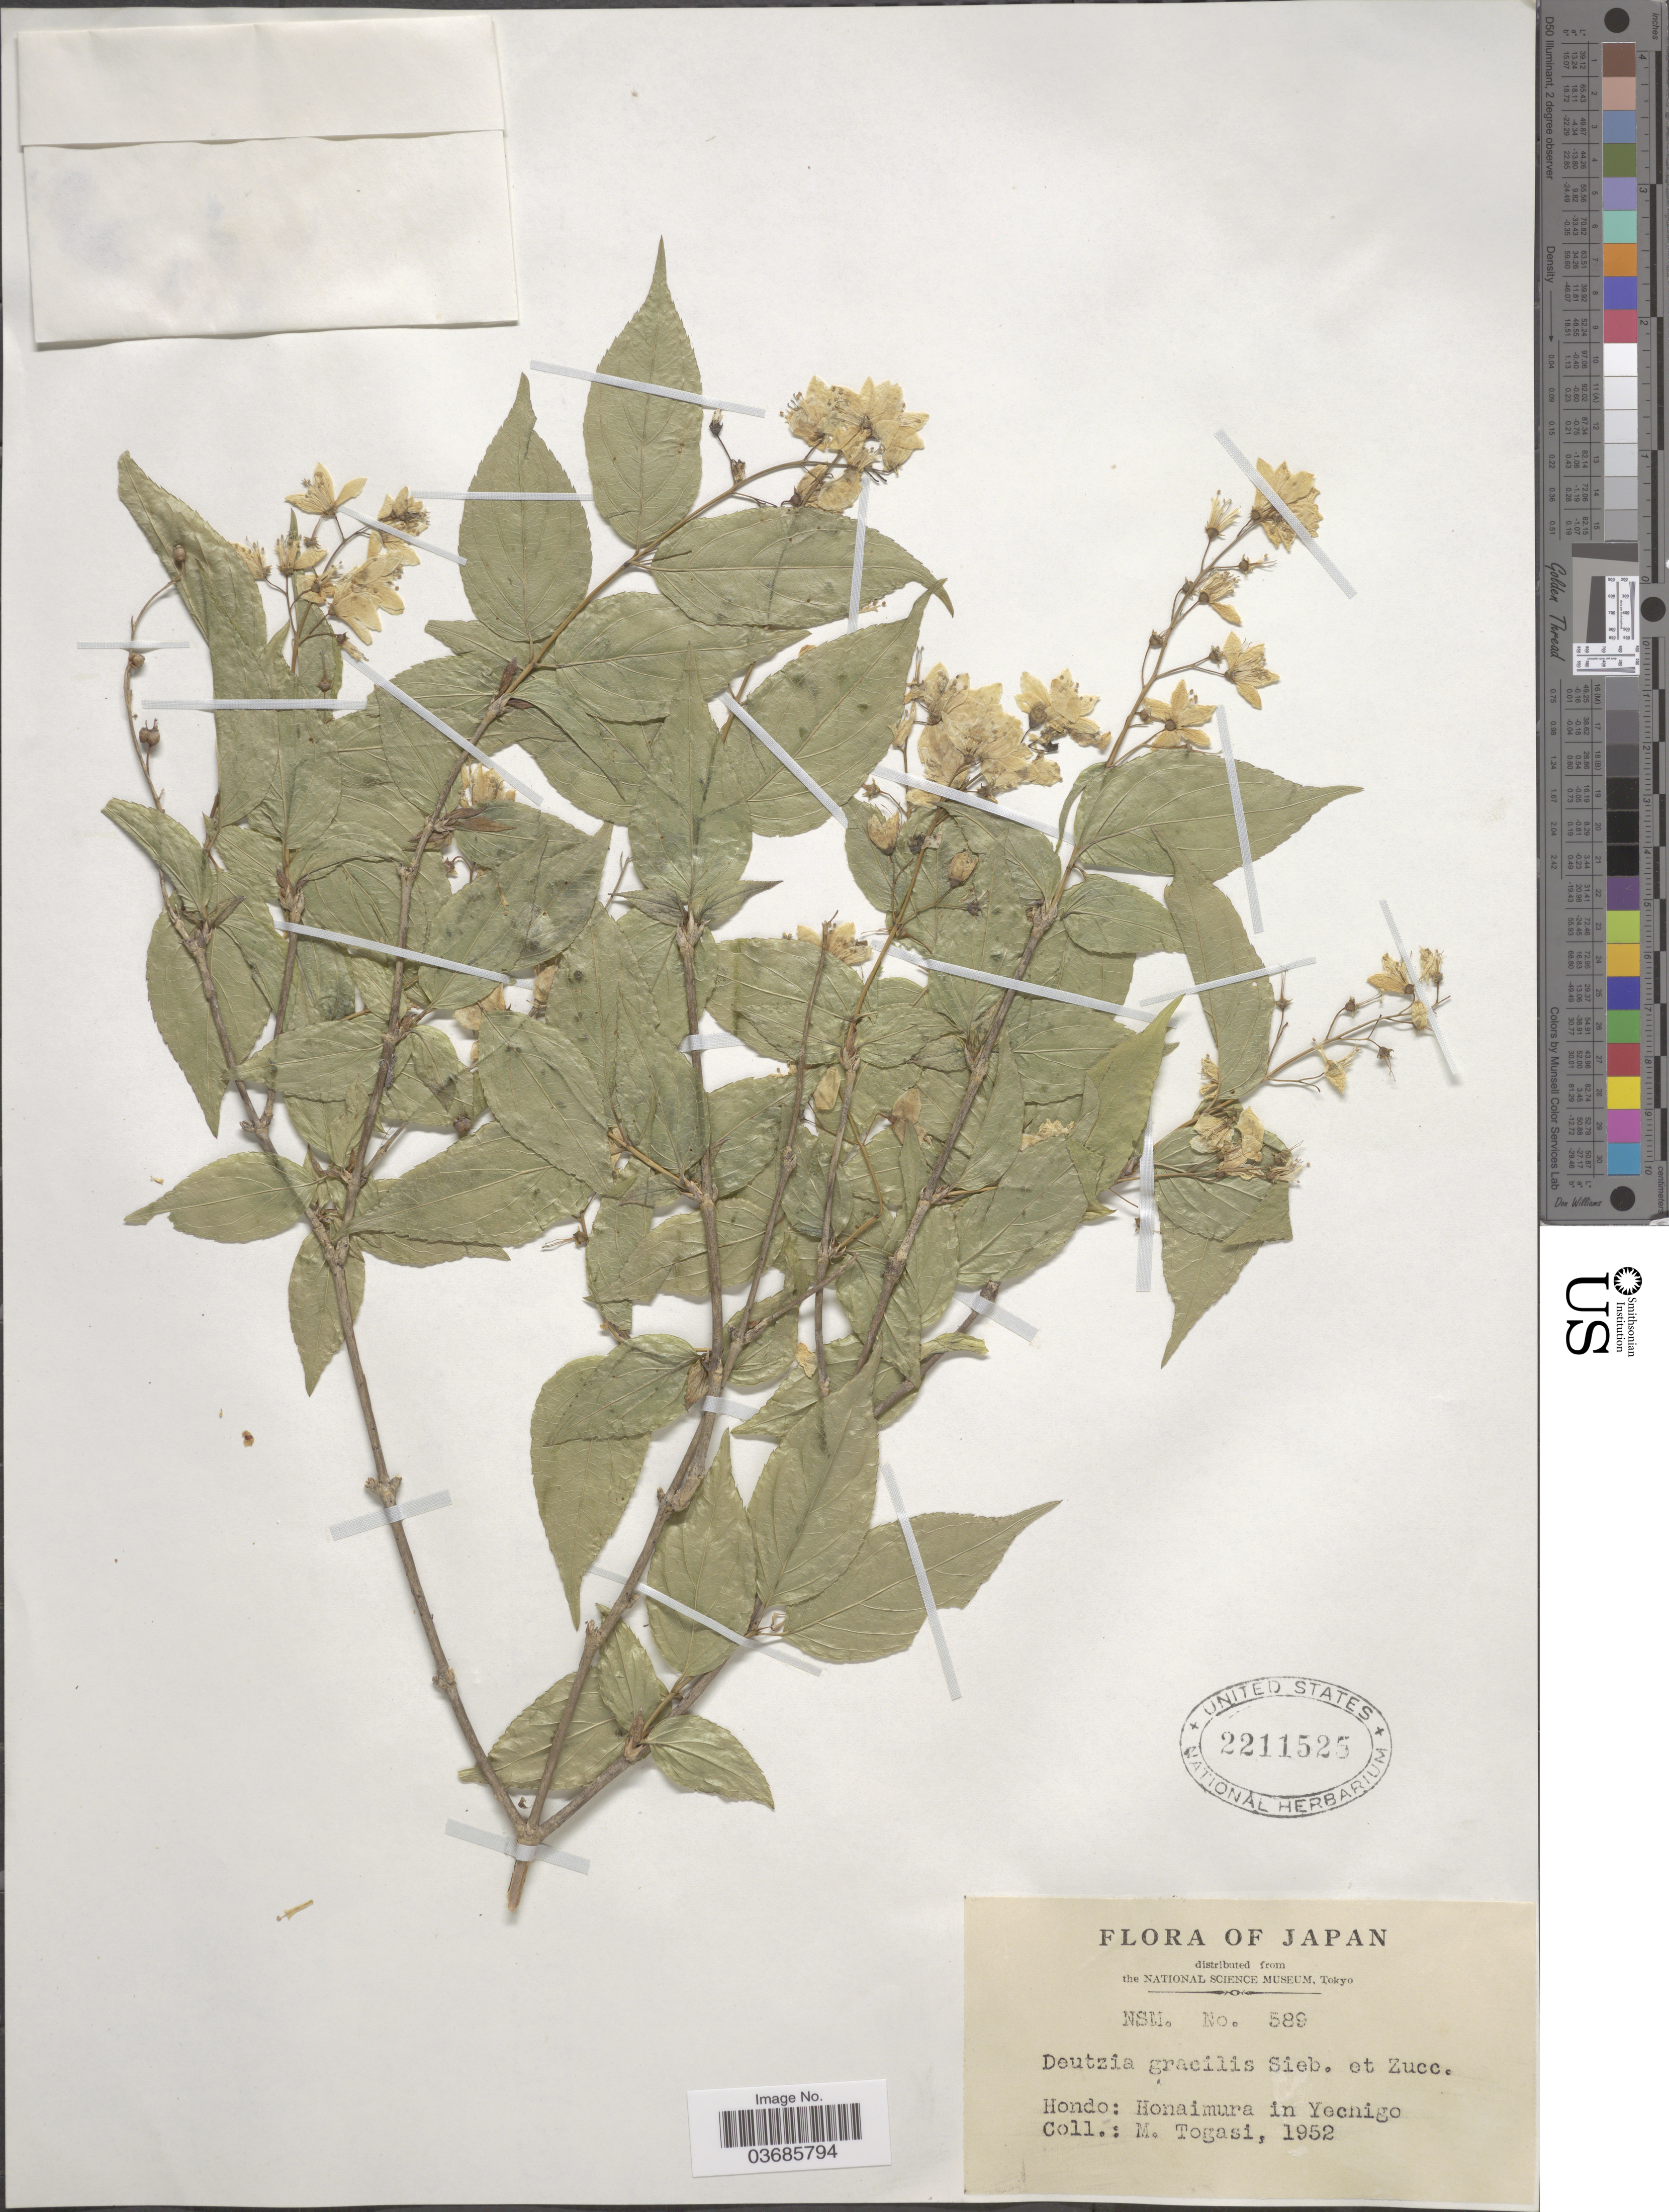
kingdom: Plantae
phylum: Tracheophyta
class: Magnoliopsida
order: Cornales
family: Hydrangeaceae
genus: Deutzia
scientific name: Deutzia gracilis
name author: Siebold & Zucc.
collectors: M. Togasi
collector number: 589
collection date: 1952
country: Japan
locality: Hondo: Honaimura in Yecnigo.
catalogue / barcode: US 2211525